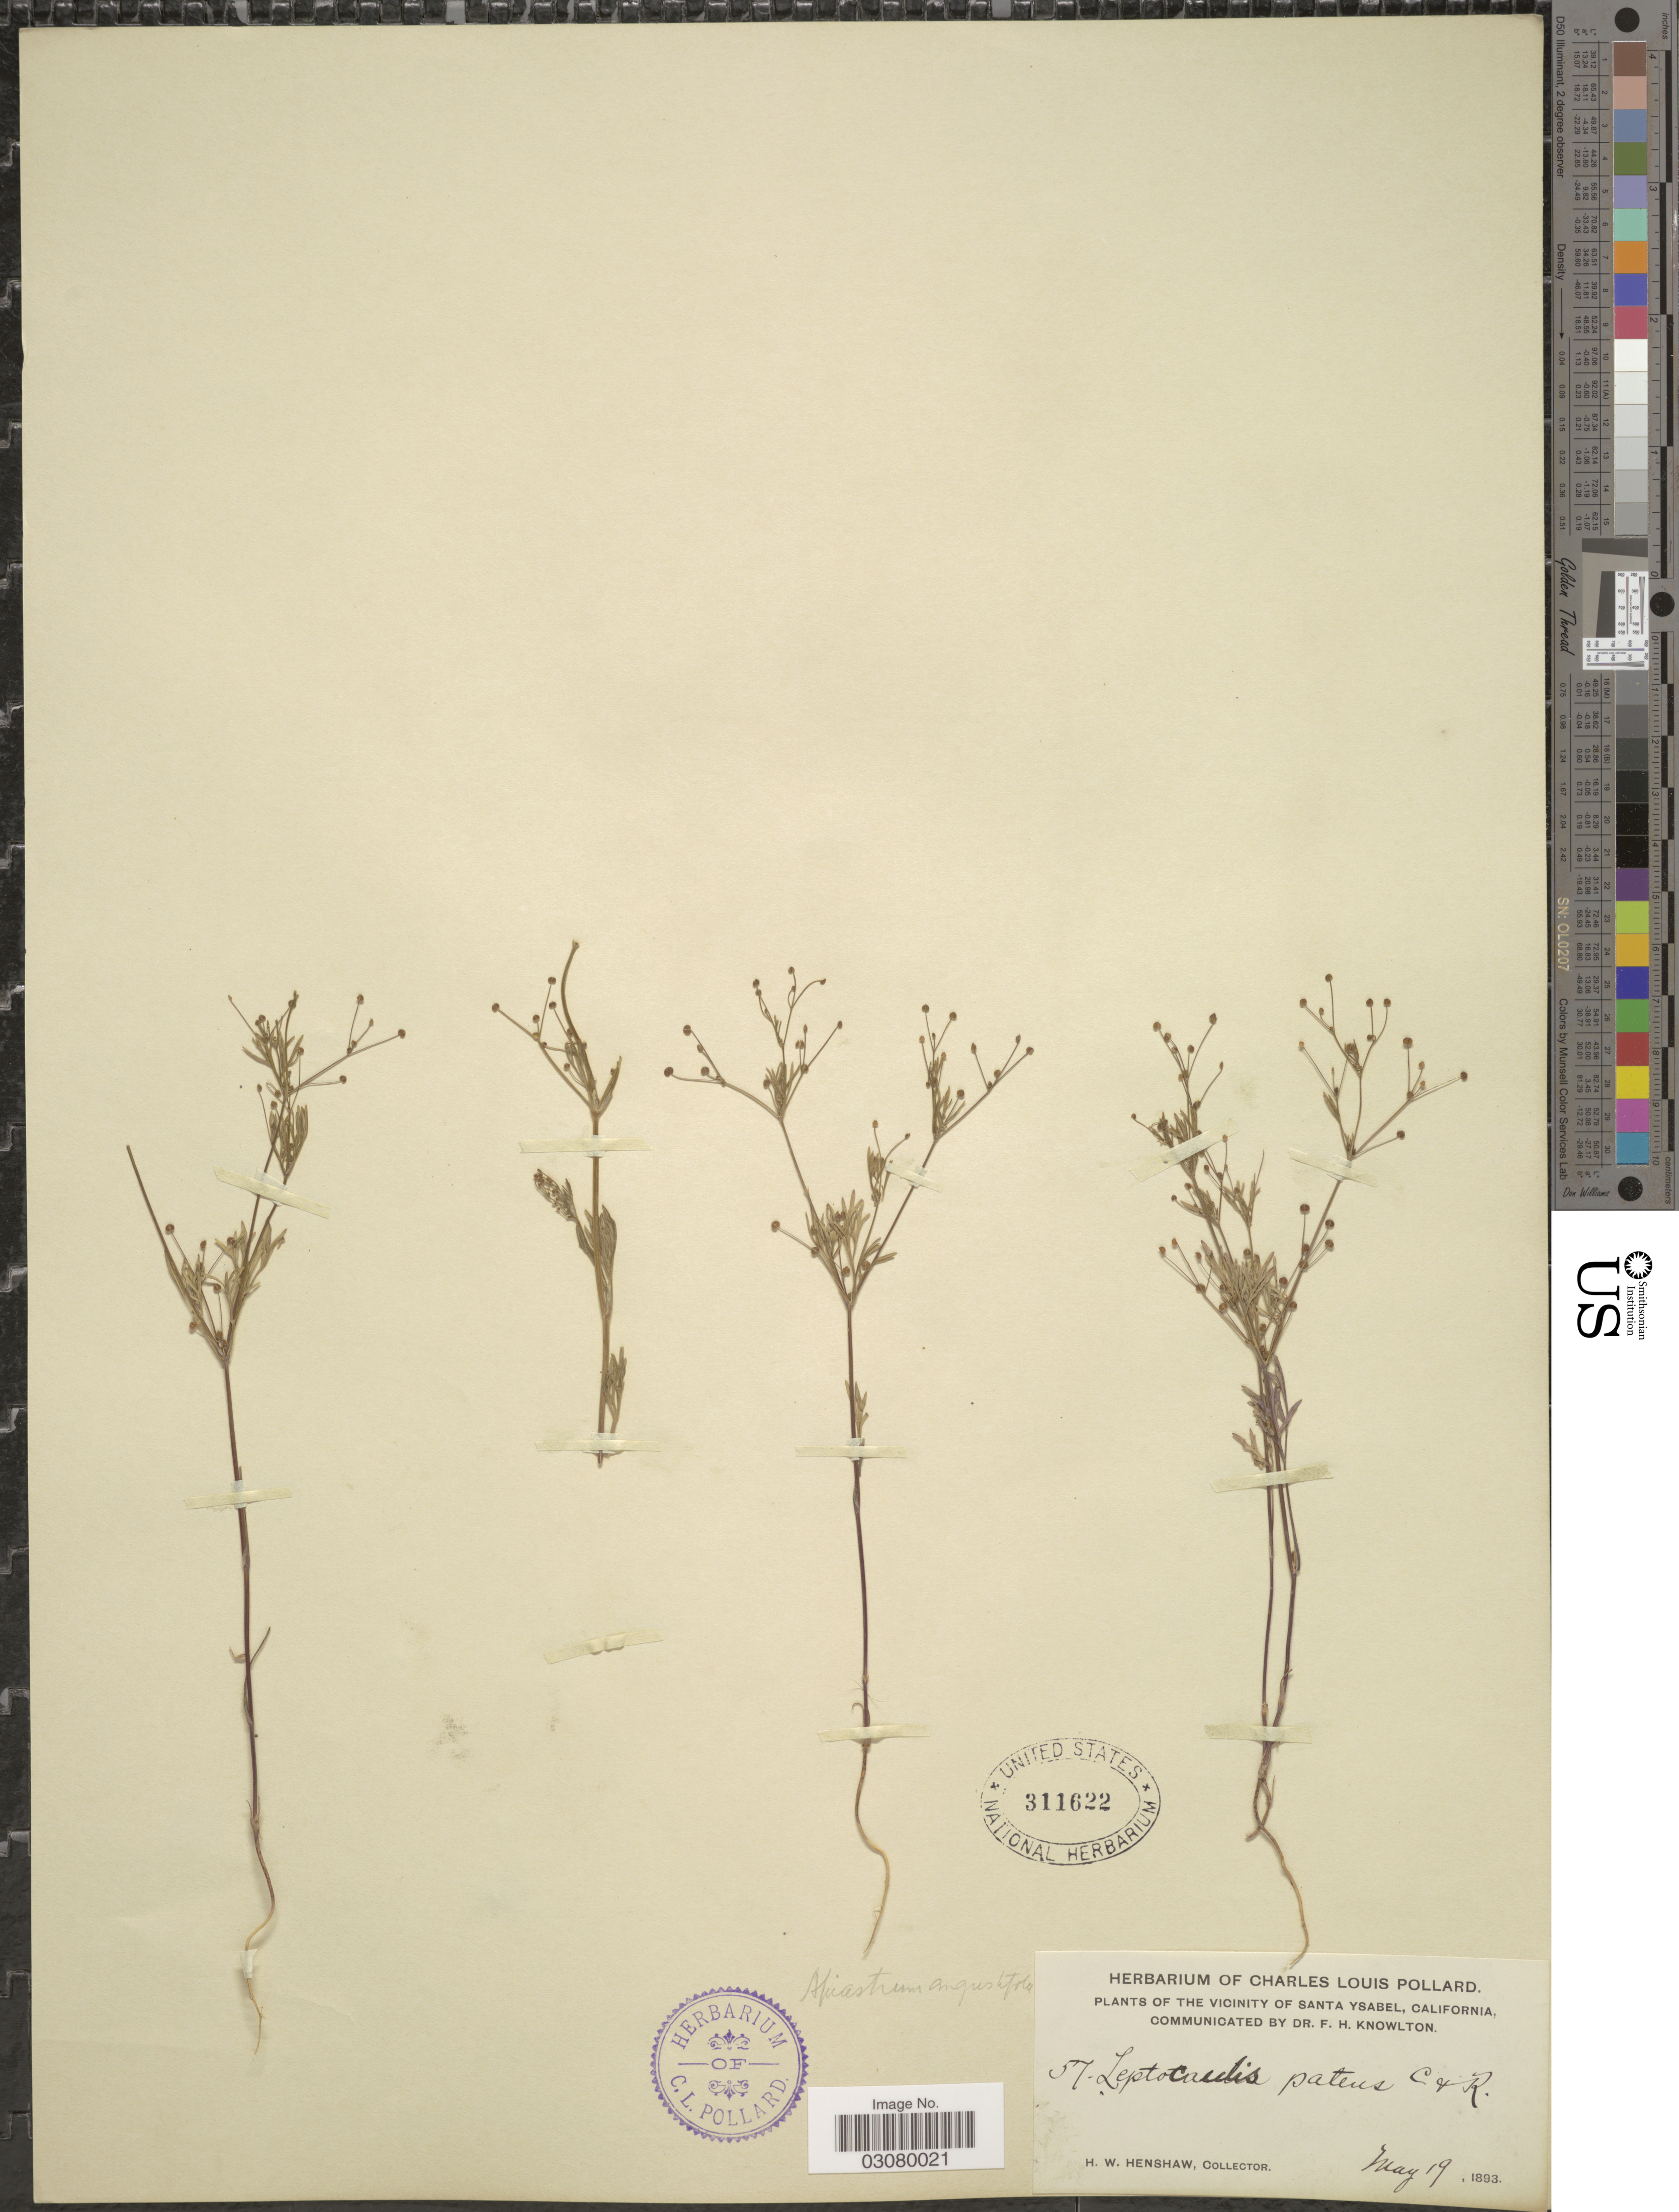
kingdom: Plantae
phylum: Tracheophyta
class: Magnoliopsida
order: Apiales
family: Apiaceae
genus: Apiastrum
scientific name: Apiastrum angustifolium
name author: Nutt.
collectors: H. Henshaw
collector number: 57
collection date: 1893-05-19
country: United States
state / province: California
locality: Charles Louis Pollard. The vicinity of Santa Ysabel.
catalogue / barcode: US 311622